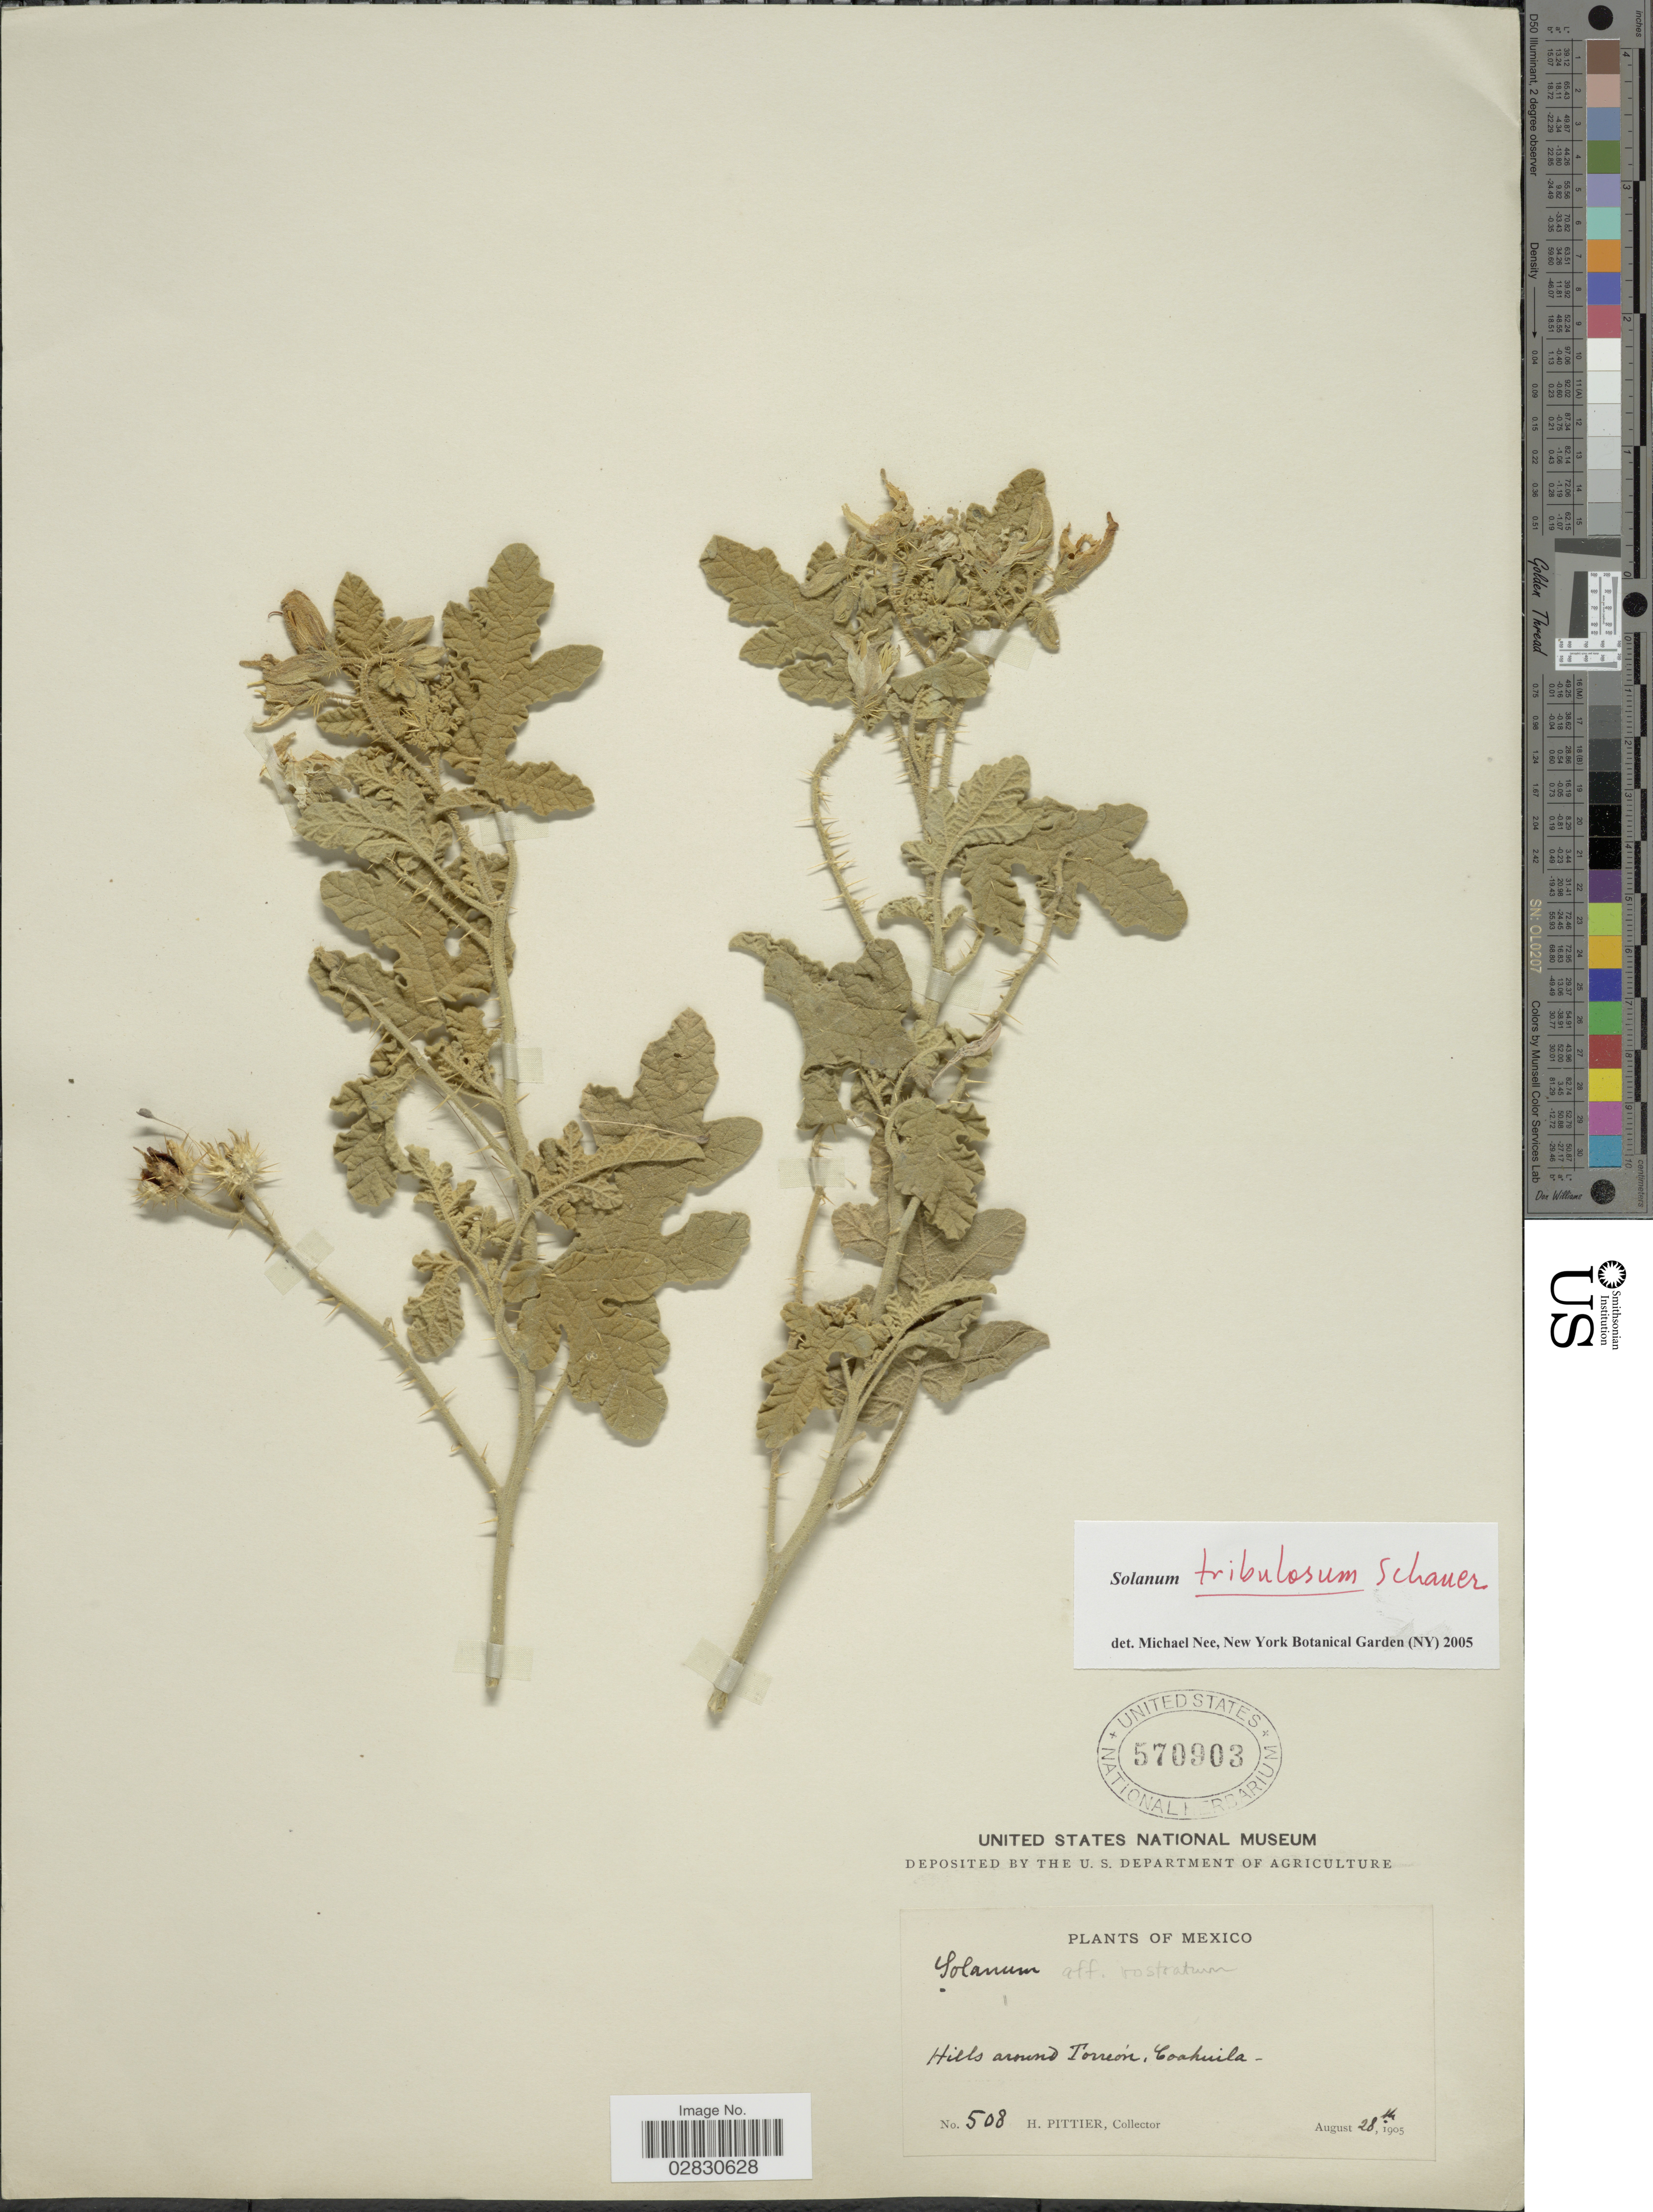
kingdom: Plantae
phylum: Tracheophyta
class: Magnoliopsida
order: Solanales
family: Solanaceae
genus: Solanum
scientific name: Solanum tribulosum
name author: S. Schauer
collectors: H. F. Pittier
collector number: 508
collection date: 1905-08-28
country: Mexico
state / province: Coahuila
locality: Hills around Torreón.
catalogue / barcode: US 570903